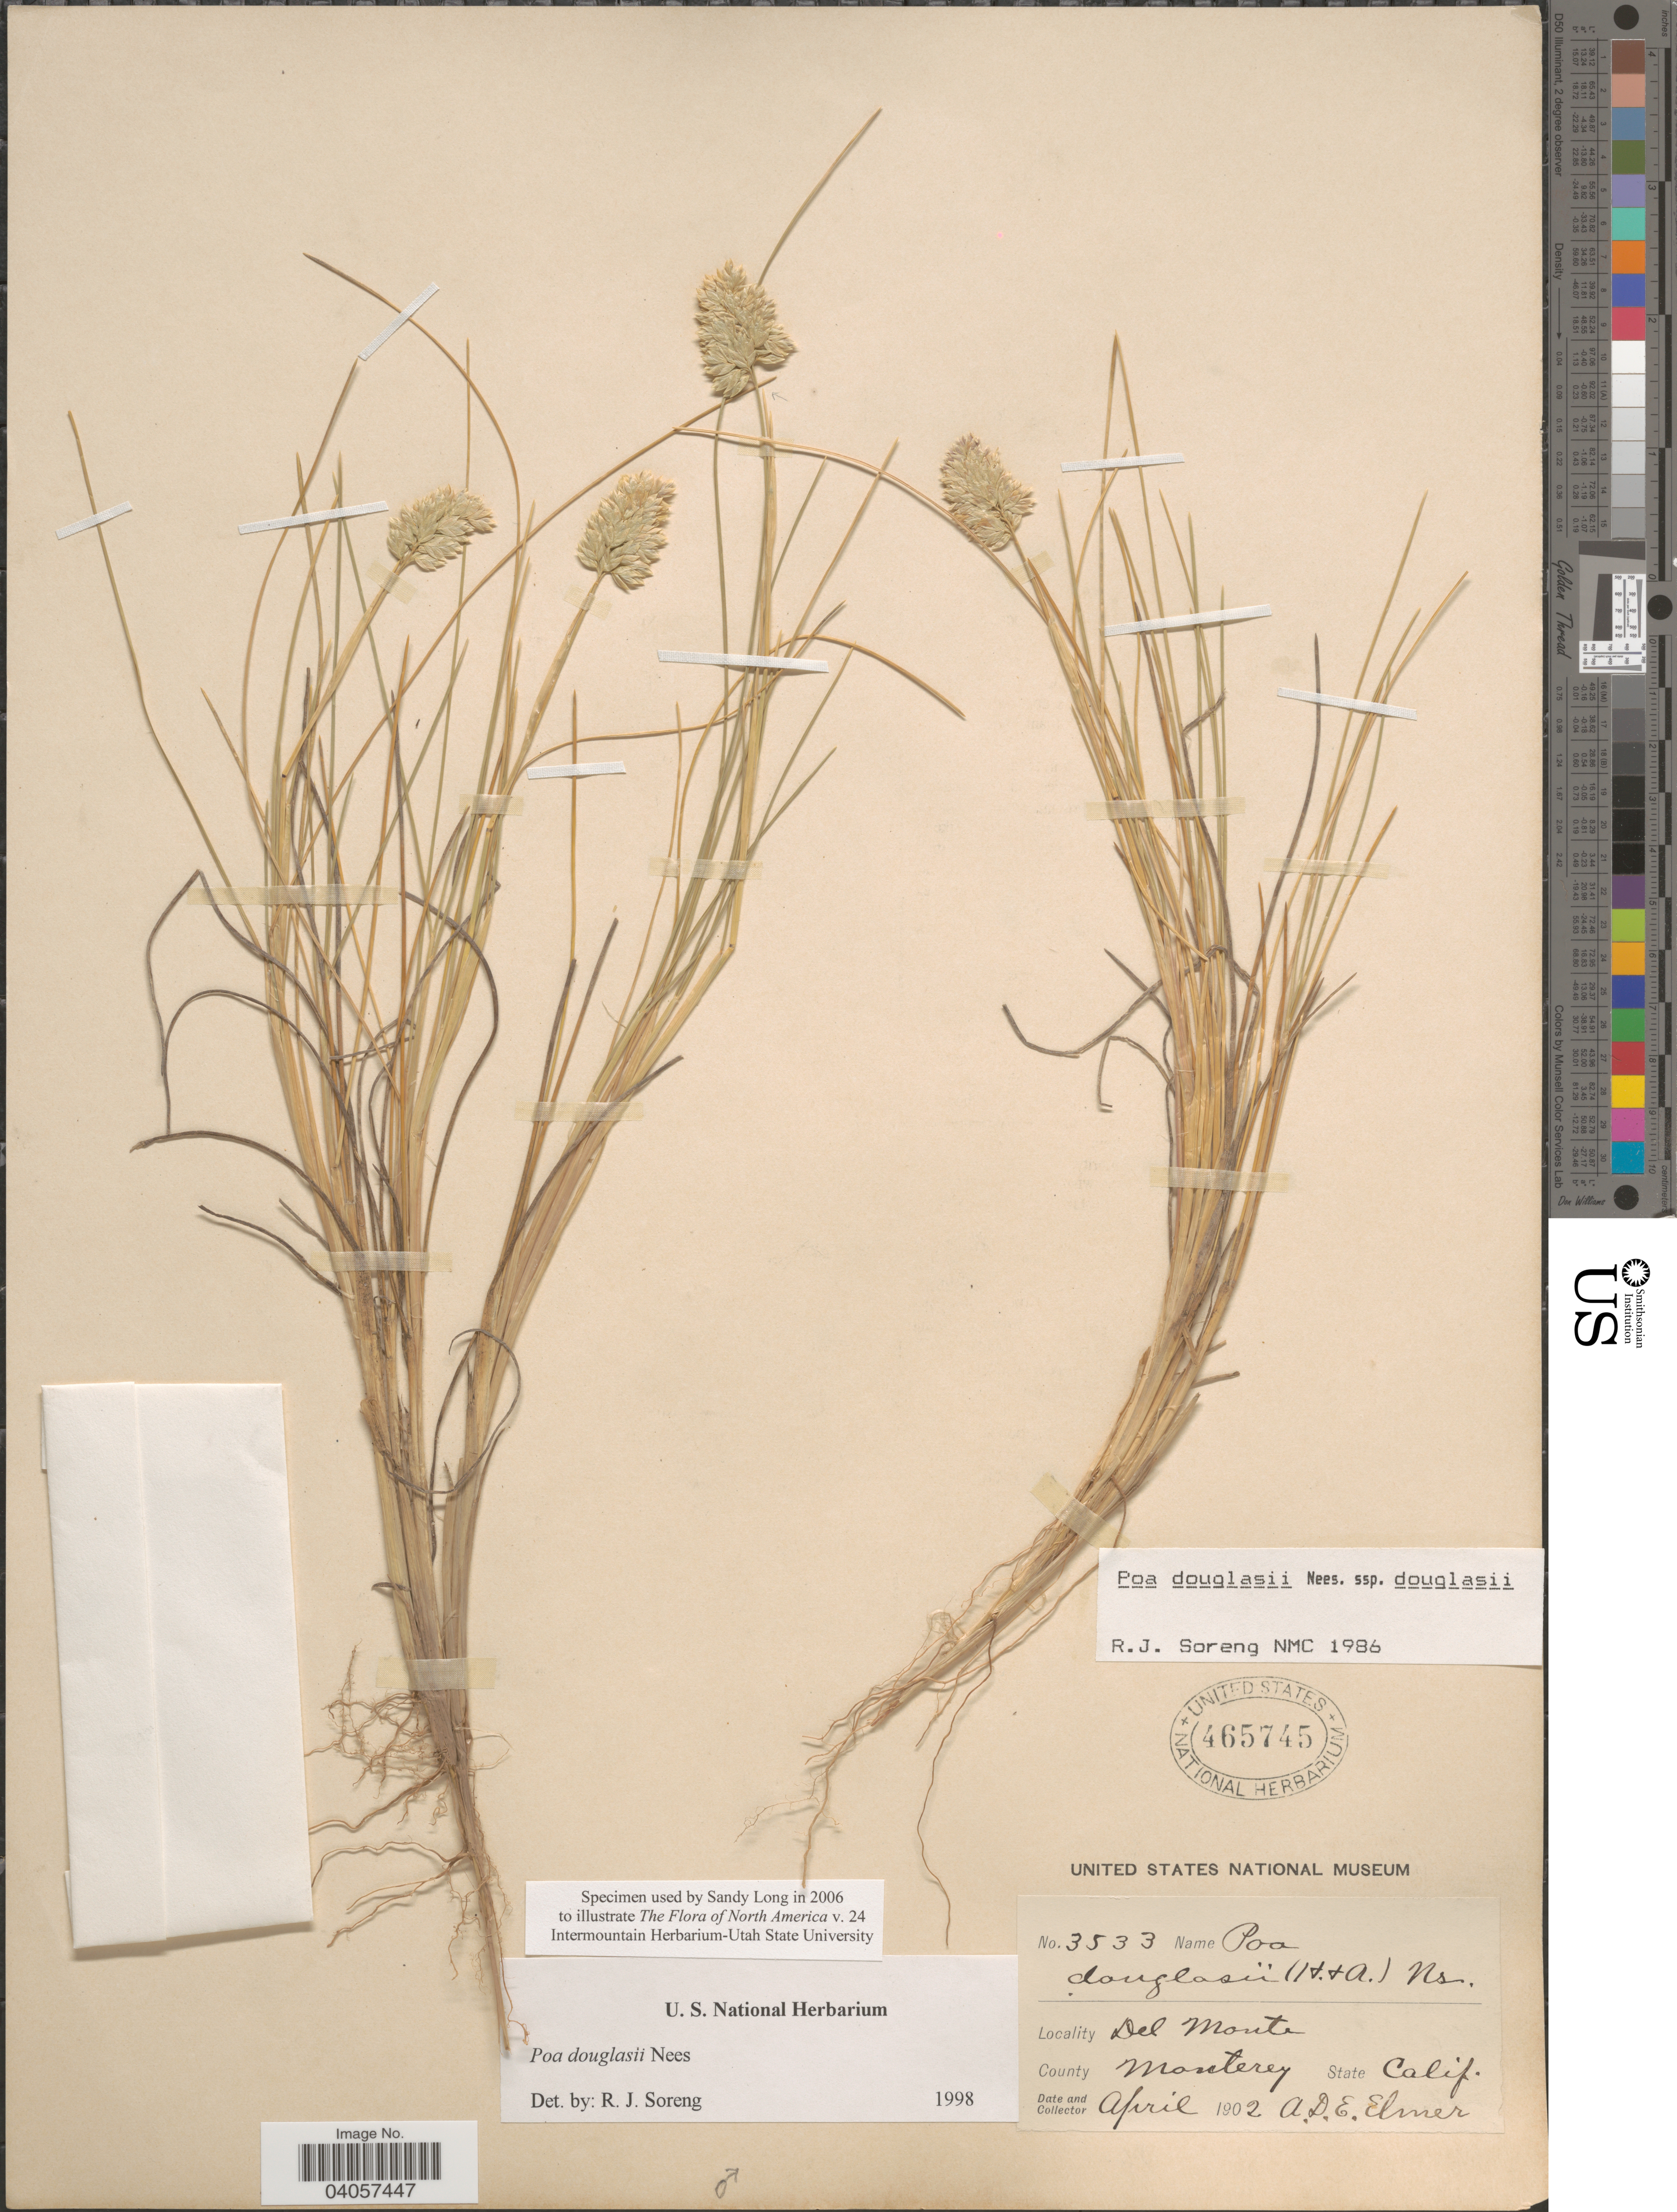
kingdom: Plantae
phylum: Tracheophyta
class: Liliopsida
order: Poales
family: Poaceae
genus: Poa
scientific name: Poa douglasii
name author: Nees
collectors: A. D. E. Elmer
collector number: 3533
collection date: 1902-04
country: United States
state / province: California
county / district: Monterey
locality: Del Monte. County Monterey.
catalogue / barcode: US 465745